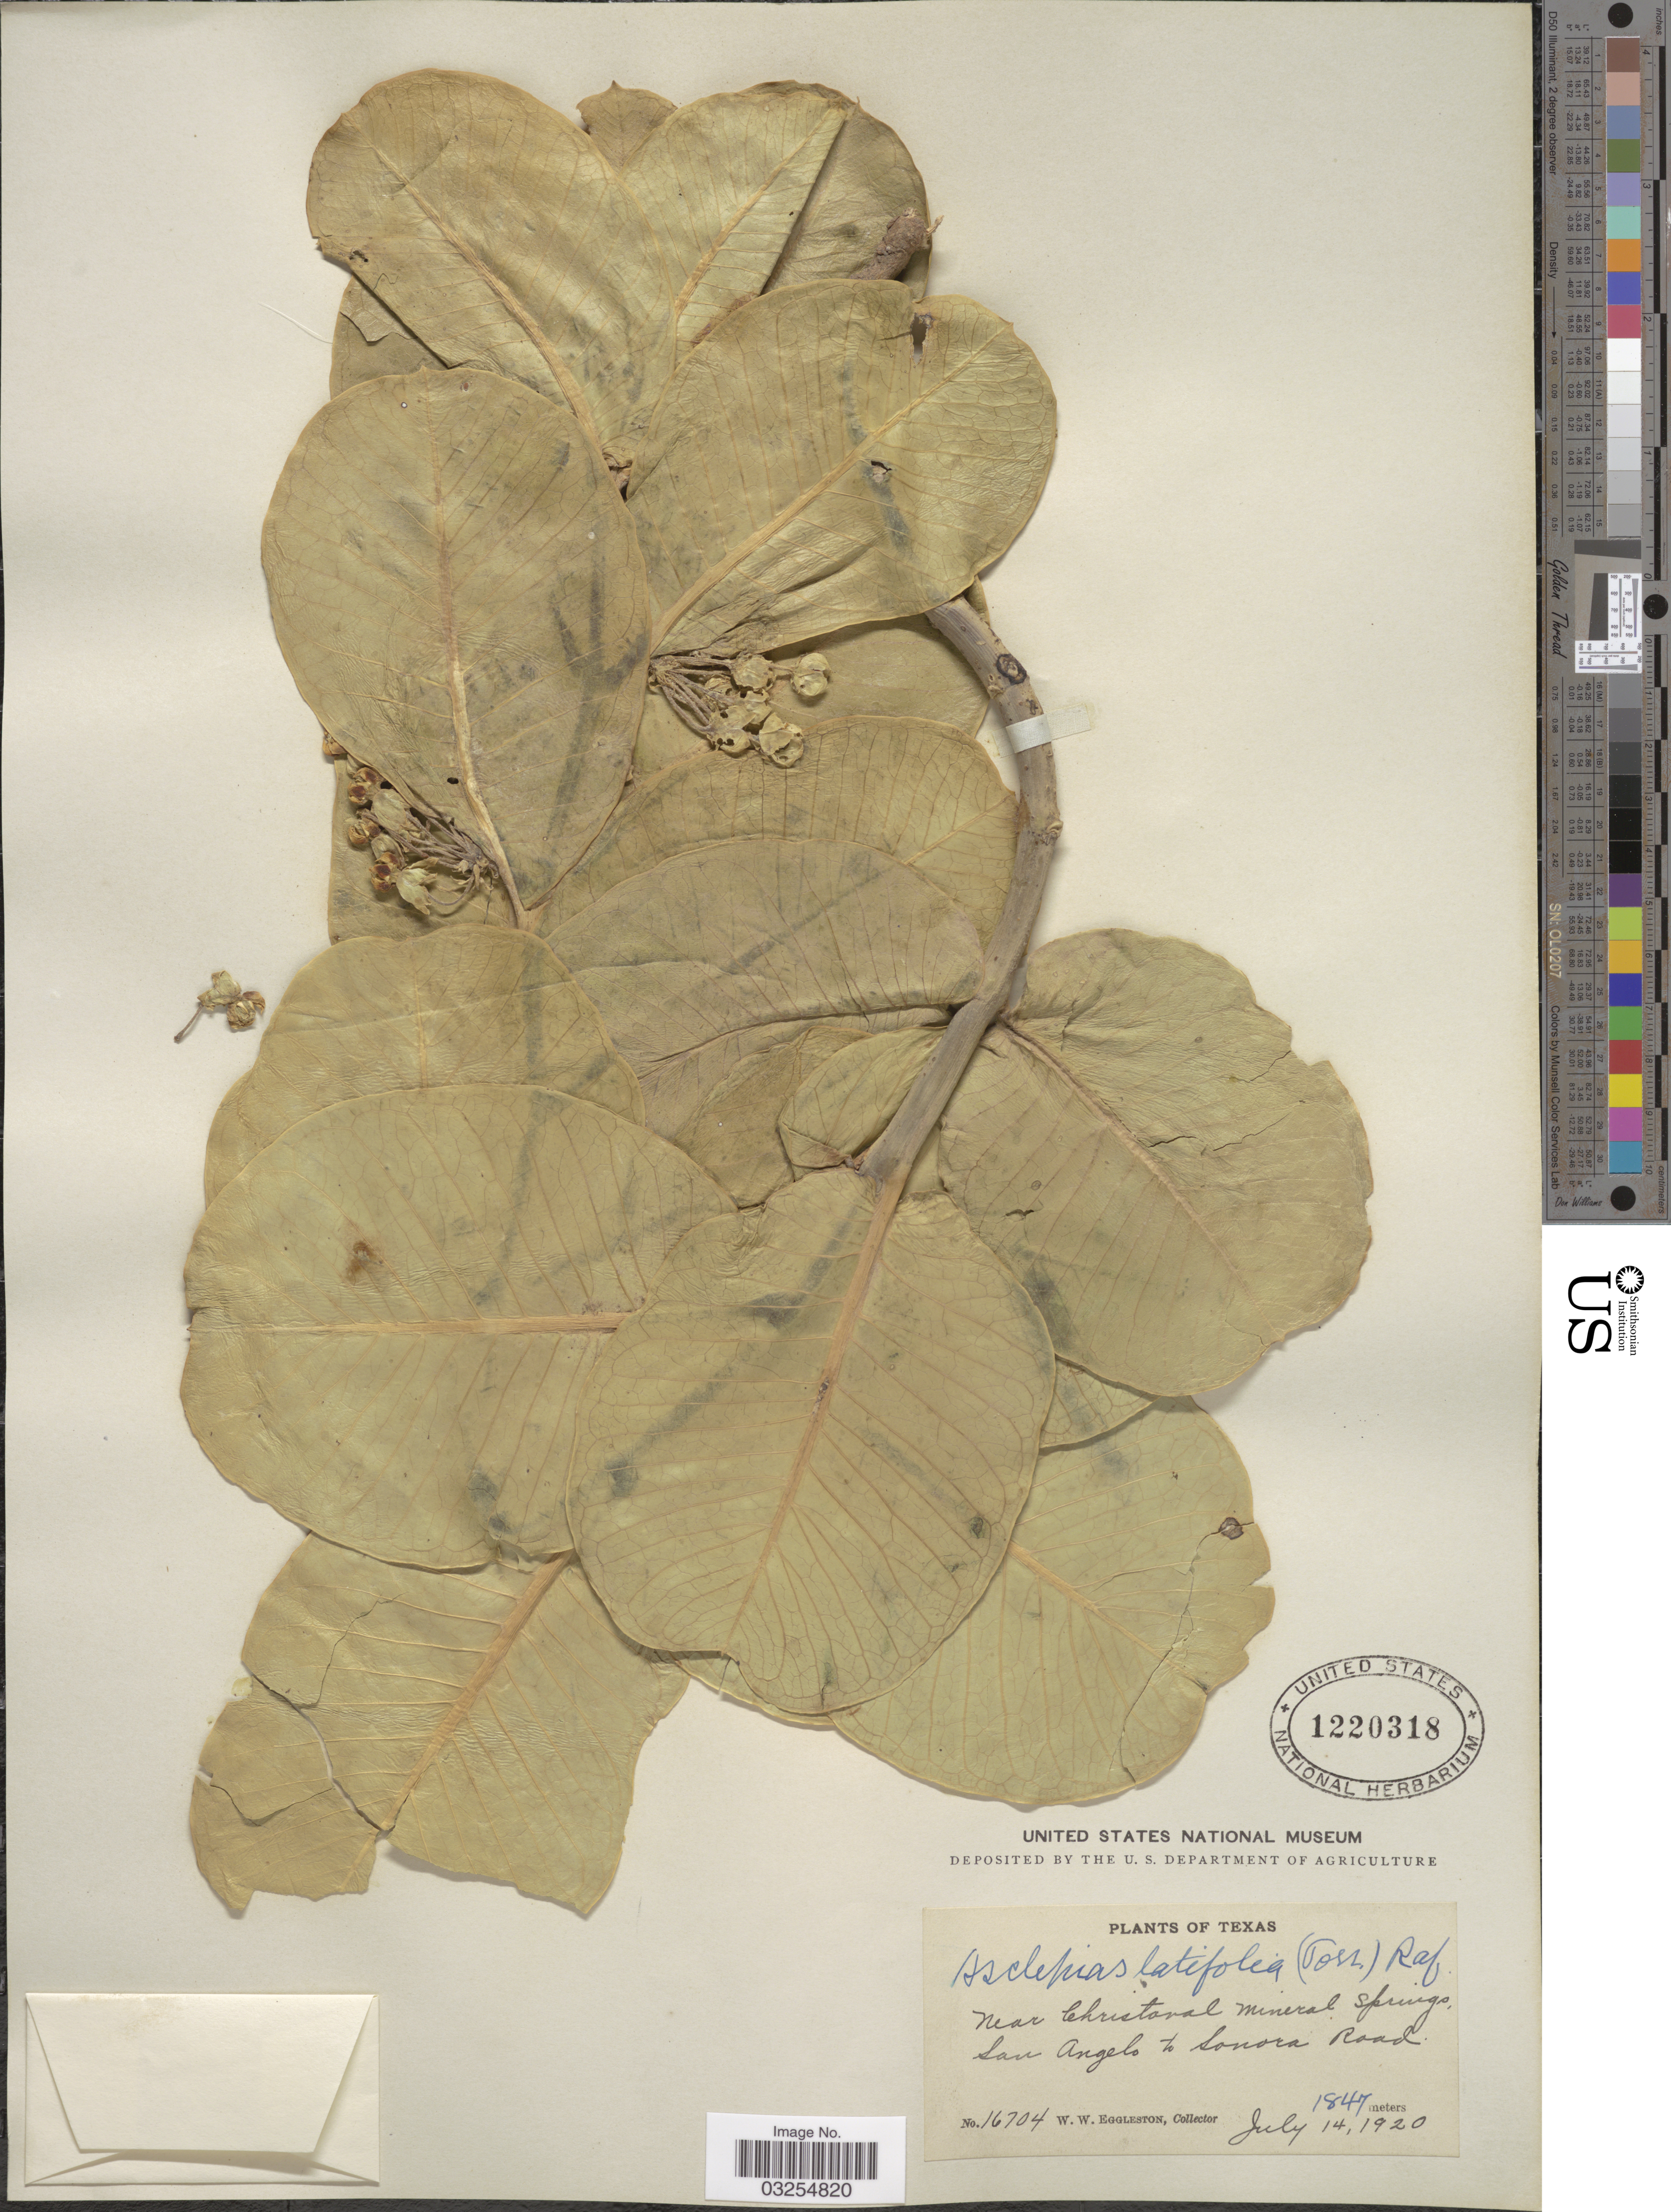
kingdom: Plantae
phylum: Tracheophyta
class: Magnoliopsida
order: Gentianales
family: Apocynaceae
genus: Asclepias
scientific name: Asclepias latifolia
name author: Torr.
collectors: W. W. Eggleston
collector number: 16704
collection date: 1920-07-14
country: United States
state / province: Texas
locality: Near Christoval Mineral Springs, San Angelo to Sonora Road.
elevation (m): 1847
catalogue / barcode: US 1220318